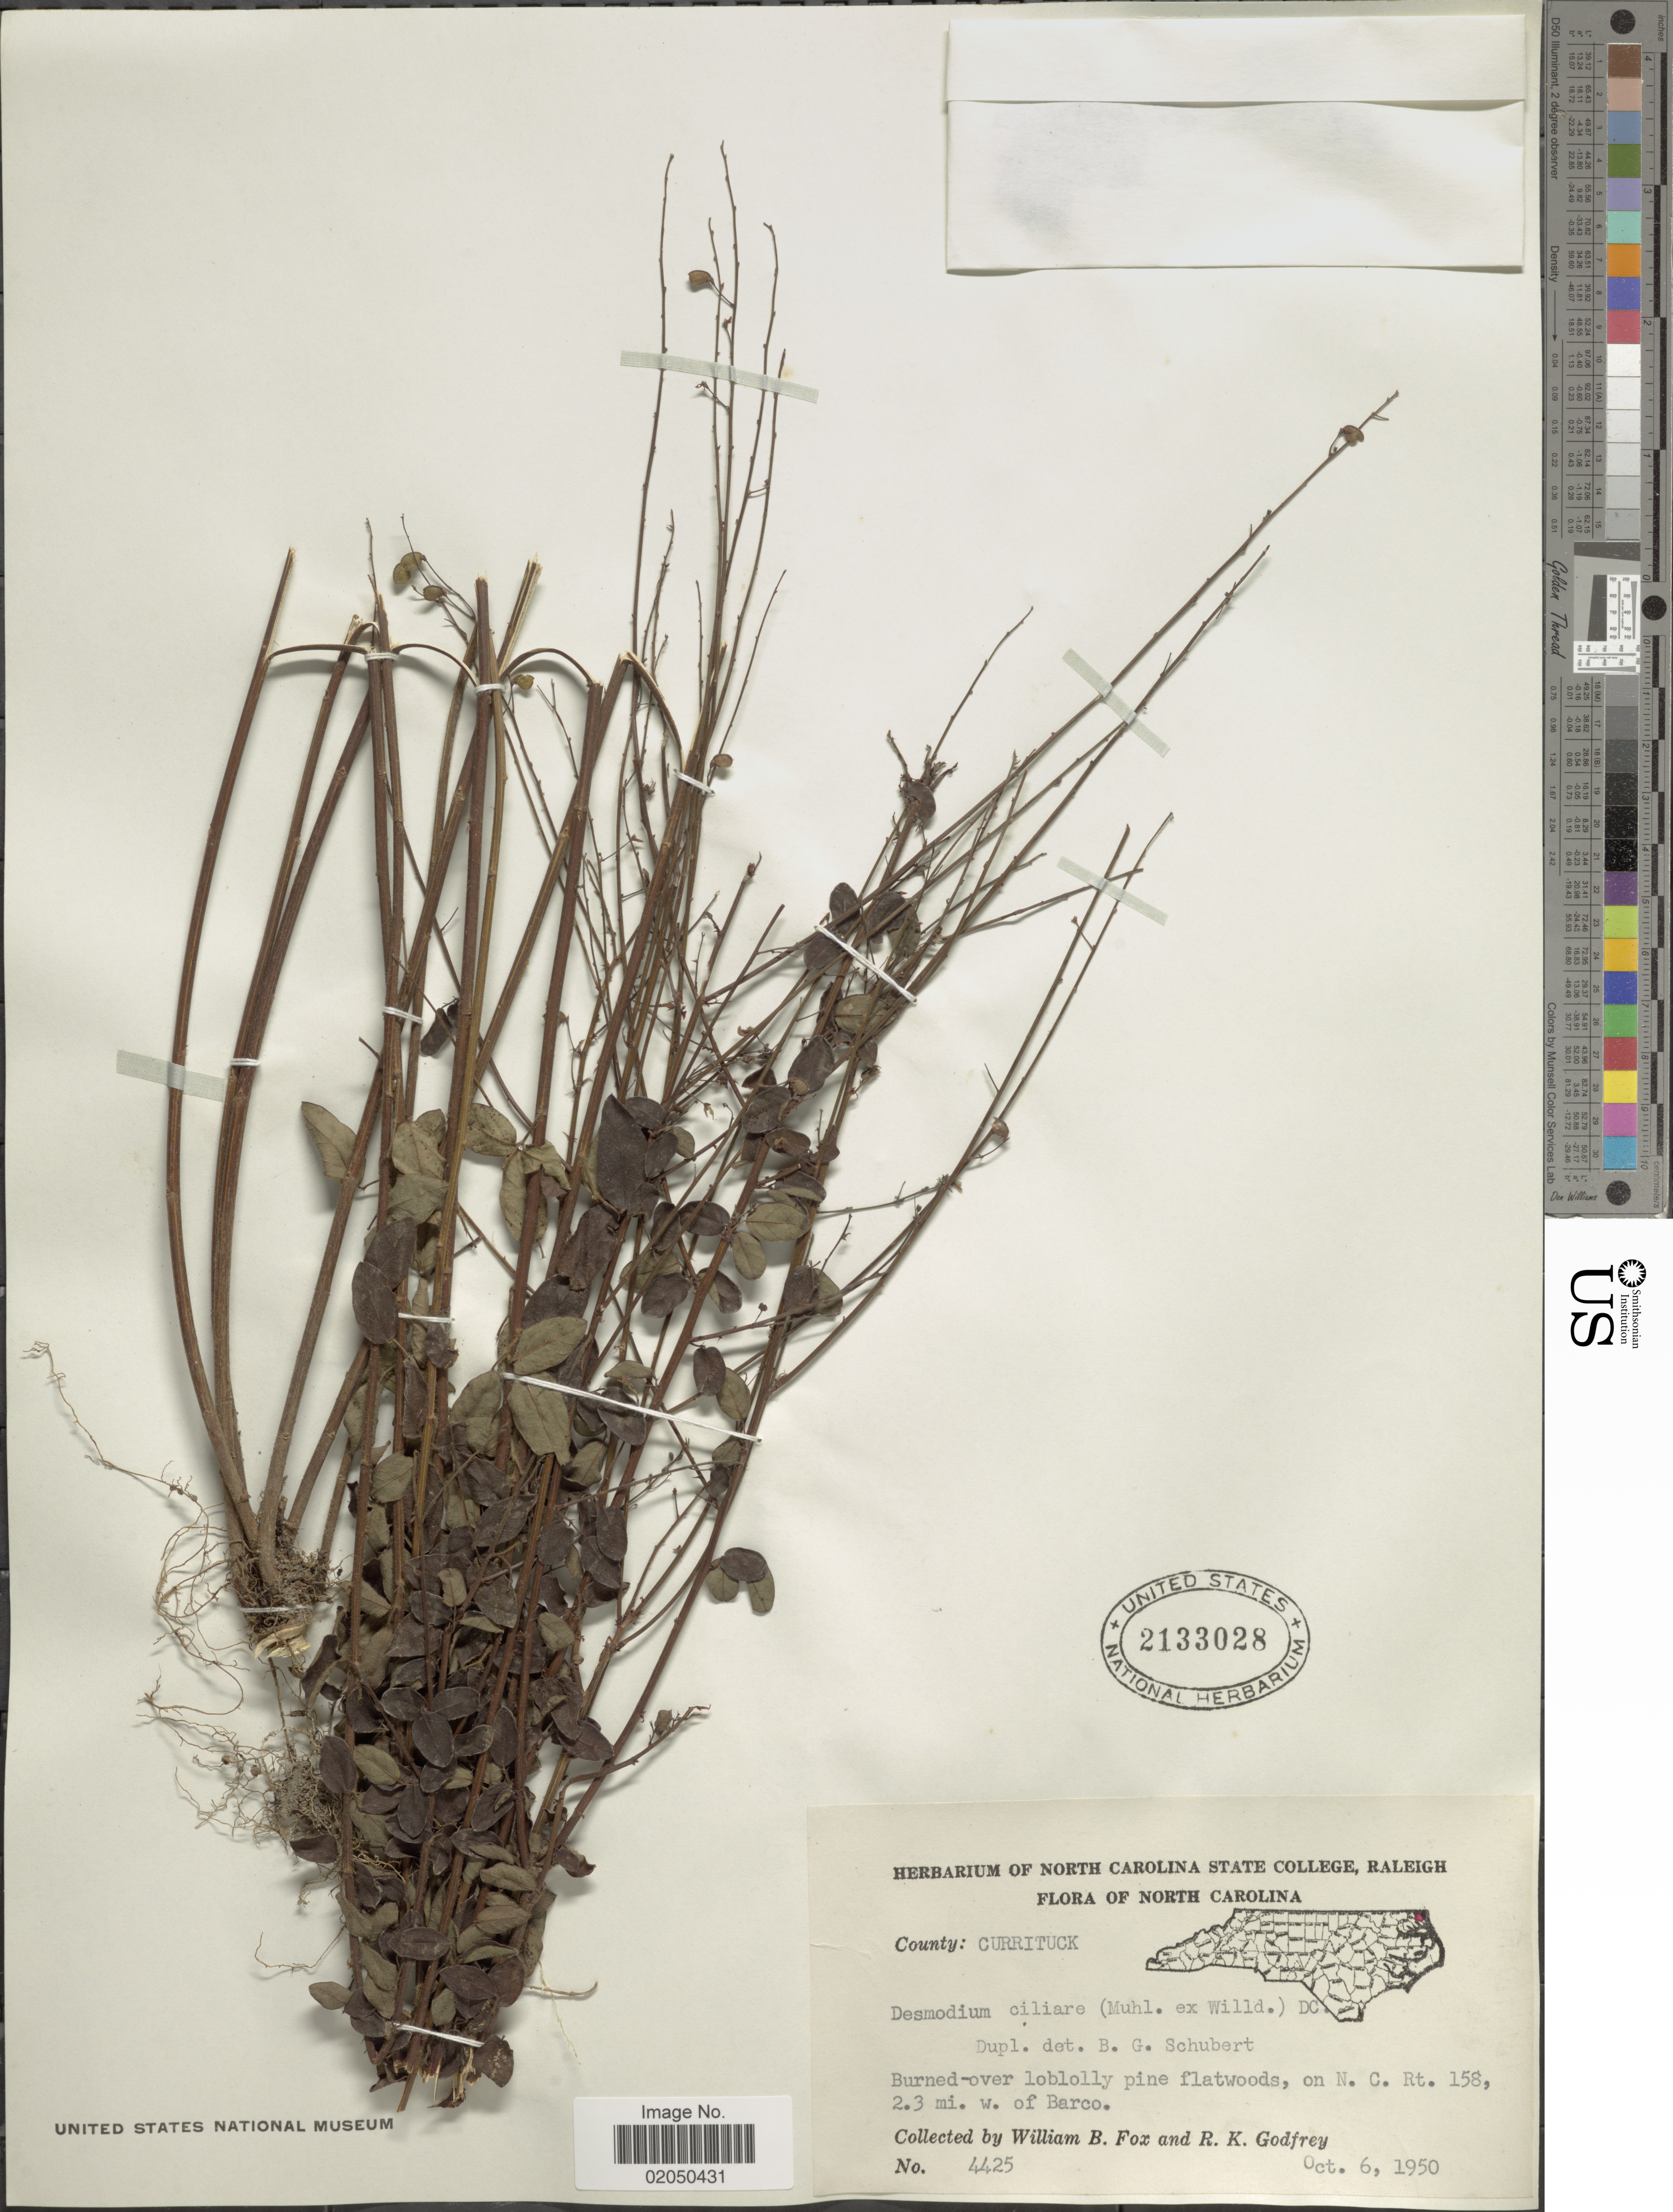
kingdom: Plantae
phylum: Tracheophyta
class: Magnoliopsida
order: Fabales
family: Fabaceae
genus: Desmodium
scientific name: Desmodium ciliare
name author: (Muhl. ex Willd.) DC.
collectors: W. B. Fox & R. K. Godfrey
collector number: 4425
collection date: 1950-10-06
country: United States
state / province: North Carolina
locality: County: Currituck, on N.C. Rt. 158, 2.3 mi. w. of Barco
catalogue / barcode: US 2133028